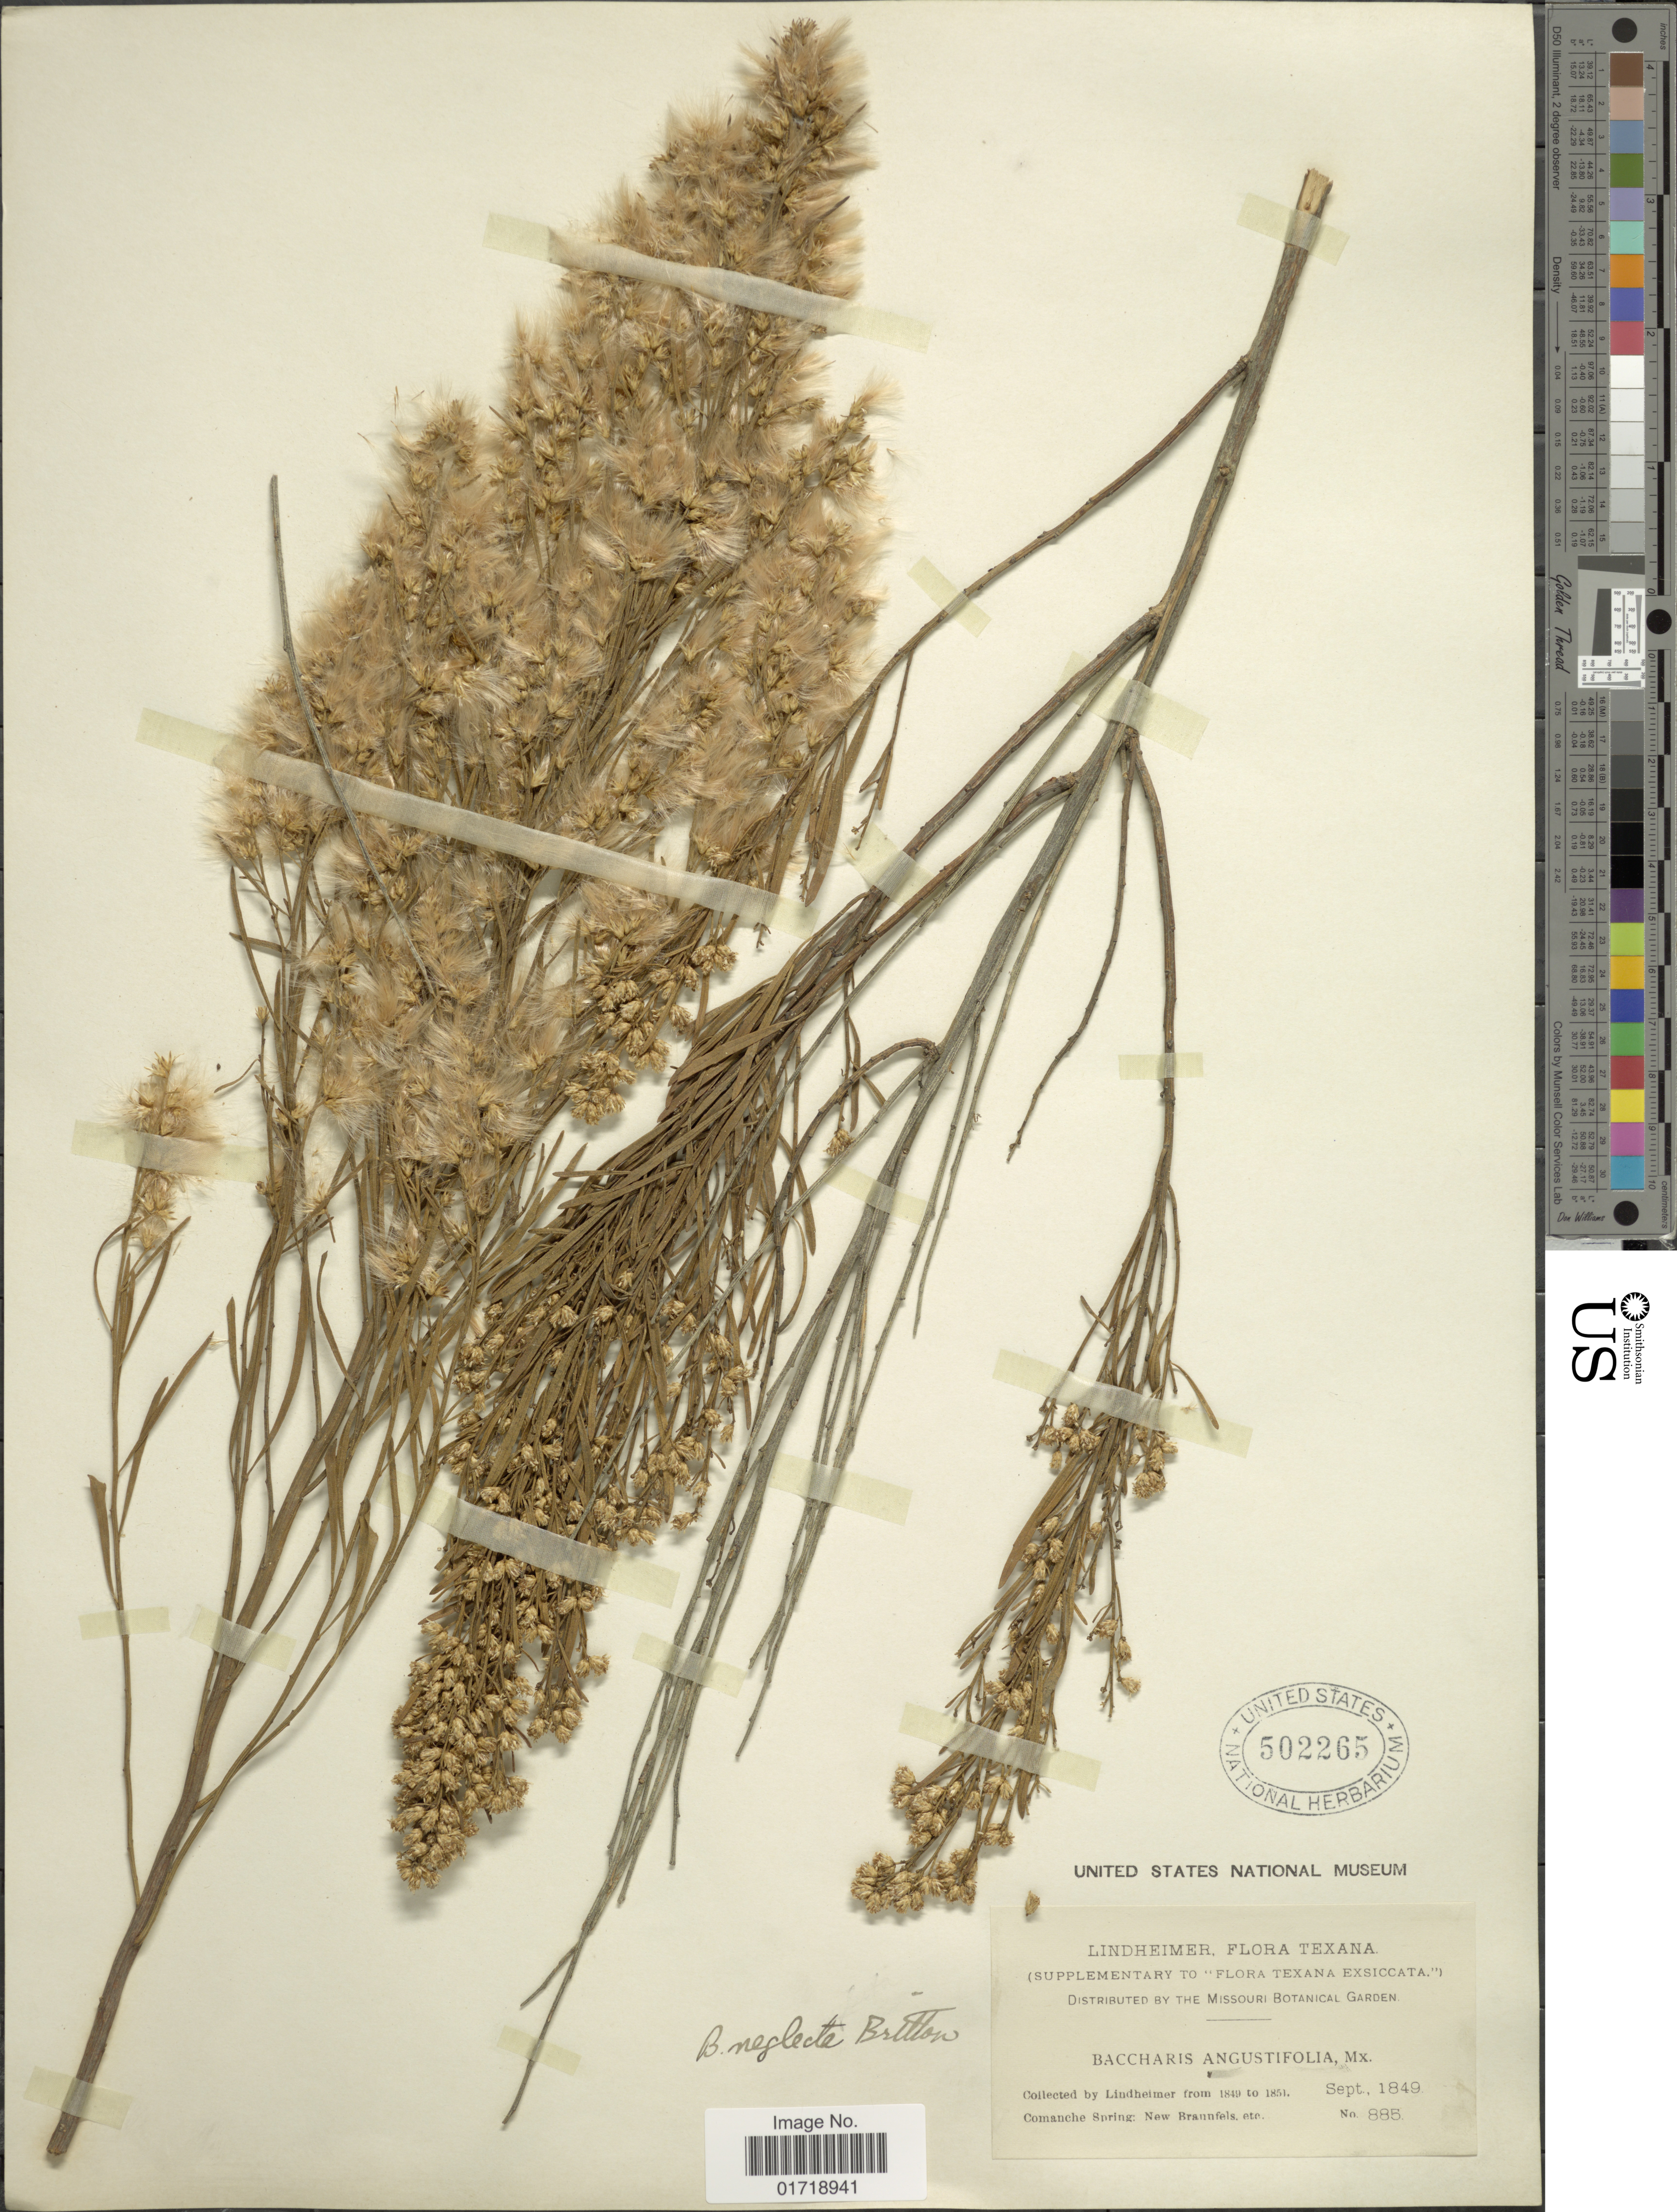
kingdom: Plantae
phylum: Tracheophyta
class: Magnoliopsida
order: Asterales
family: Asteraceae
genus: Baccharis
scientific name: Baccharis neglecta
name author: Britton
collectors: -. Lindheimer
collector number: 885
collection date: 1849-09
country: United States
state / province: Texas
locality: Comanche Spring: New Brannfels etc.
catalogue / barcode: US 502265